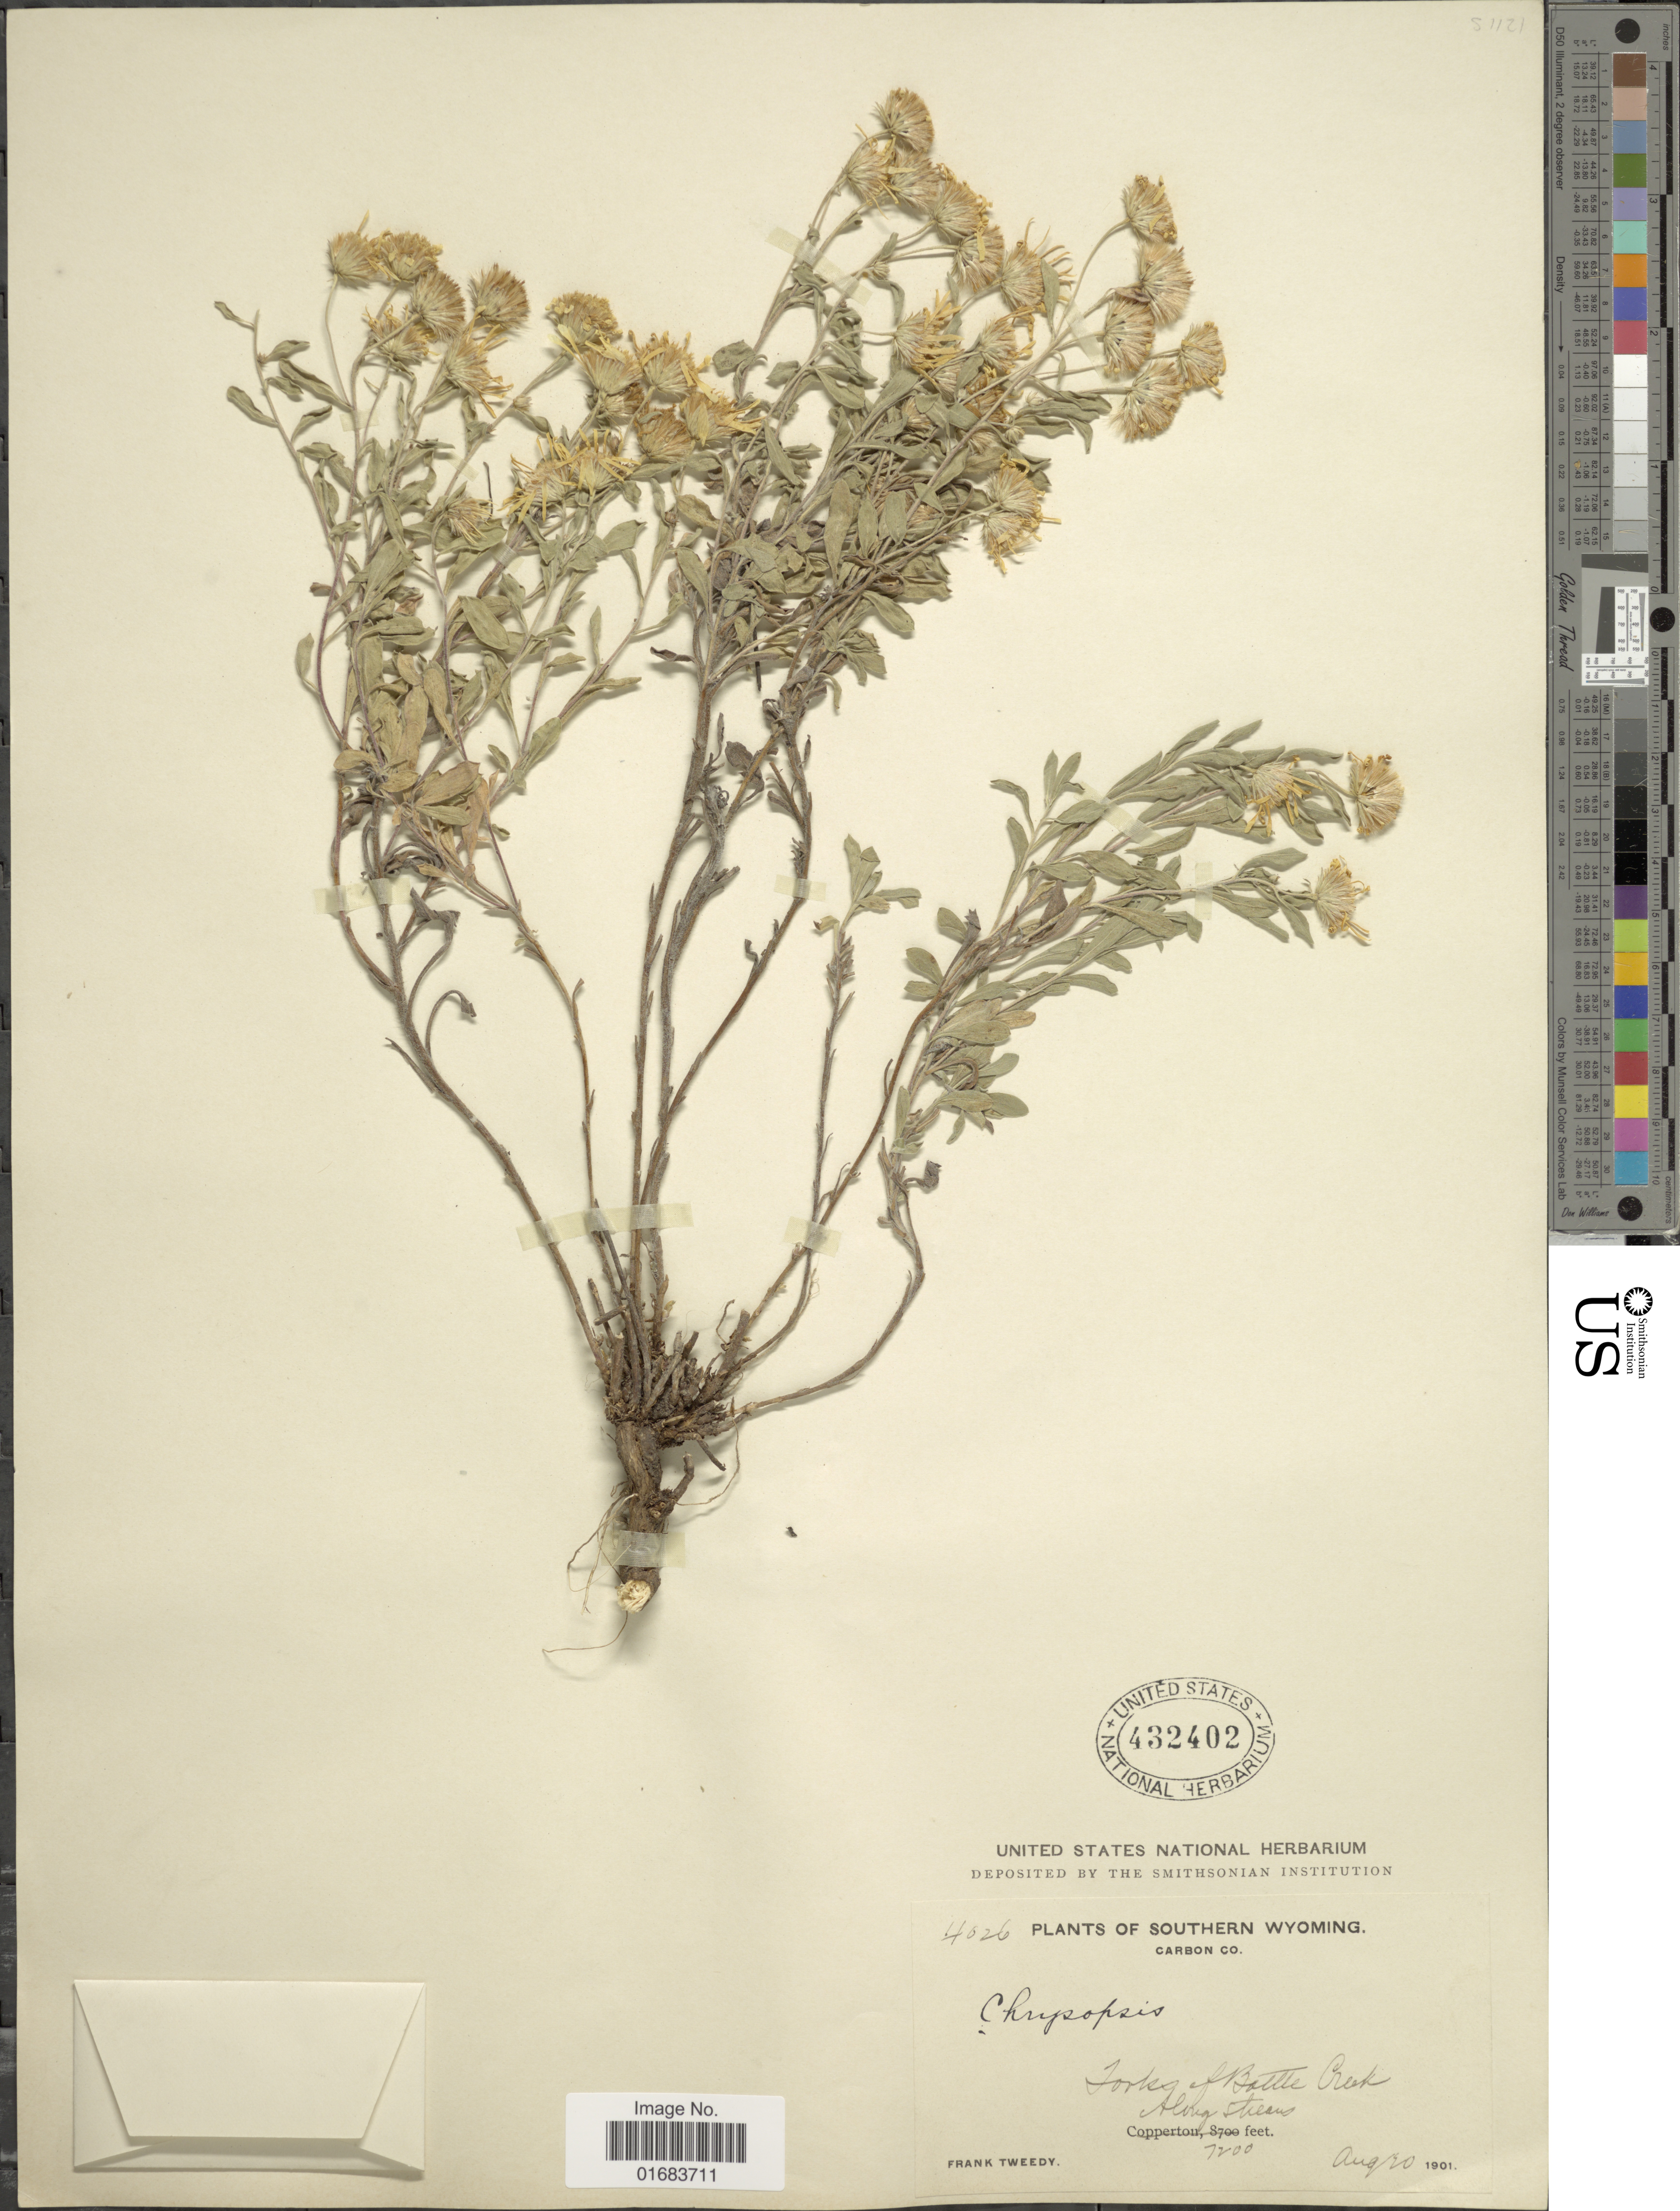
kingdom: Plantae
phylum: Tracheophyta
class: Magnoliopsida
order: Asterales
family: Asteraceae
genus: Chrysopsis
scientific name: Chrysopsis sp.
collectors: F. Tweedy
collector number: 4026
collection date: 1901-08-20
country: United States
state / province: Wyoming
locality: Southern Wyoming, Carbon Co., Forks of Battle Creek, along streams.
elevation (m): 2195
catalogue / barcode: US 432402